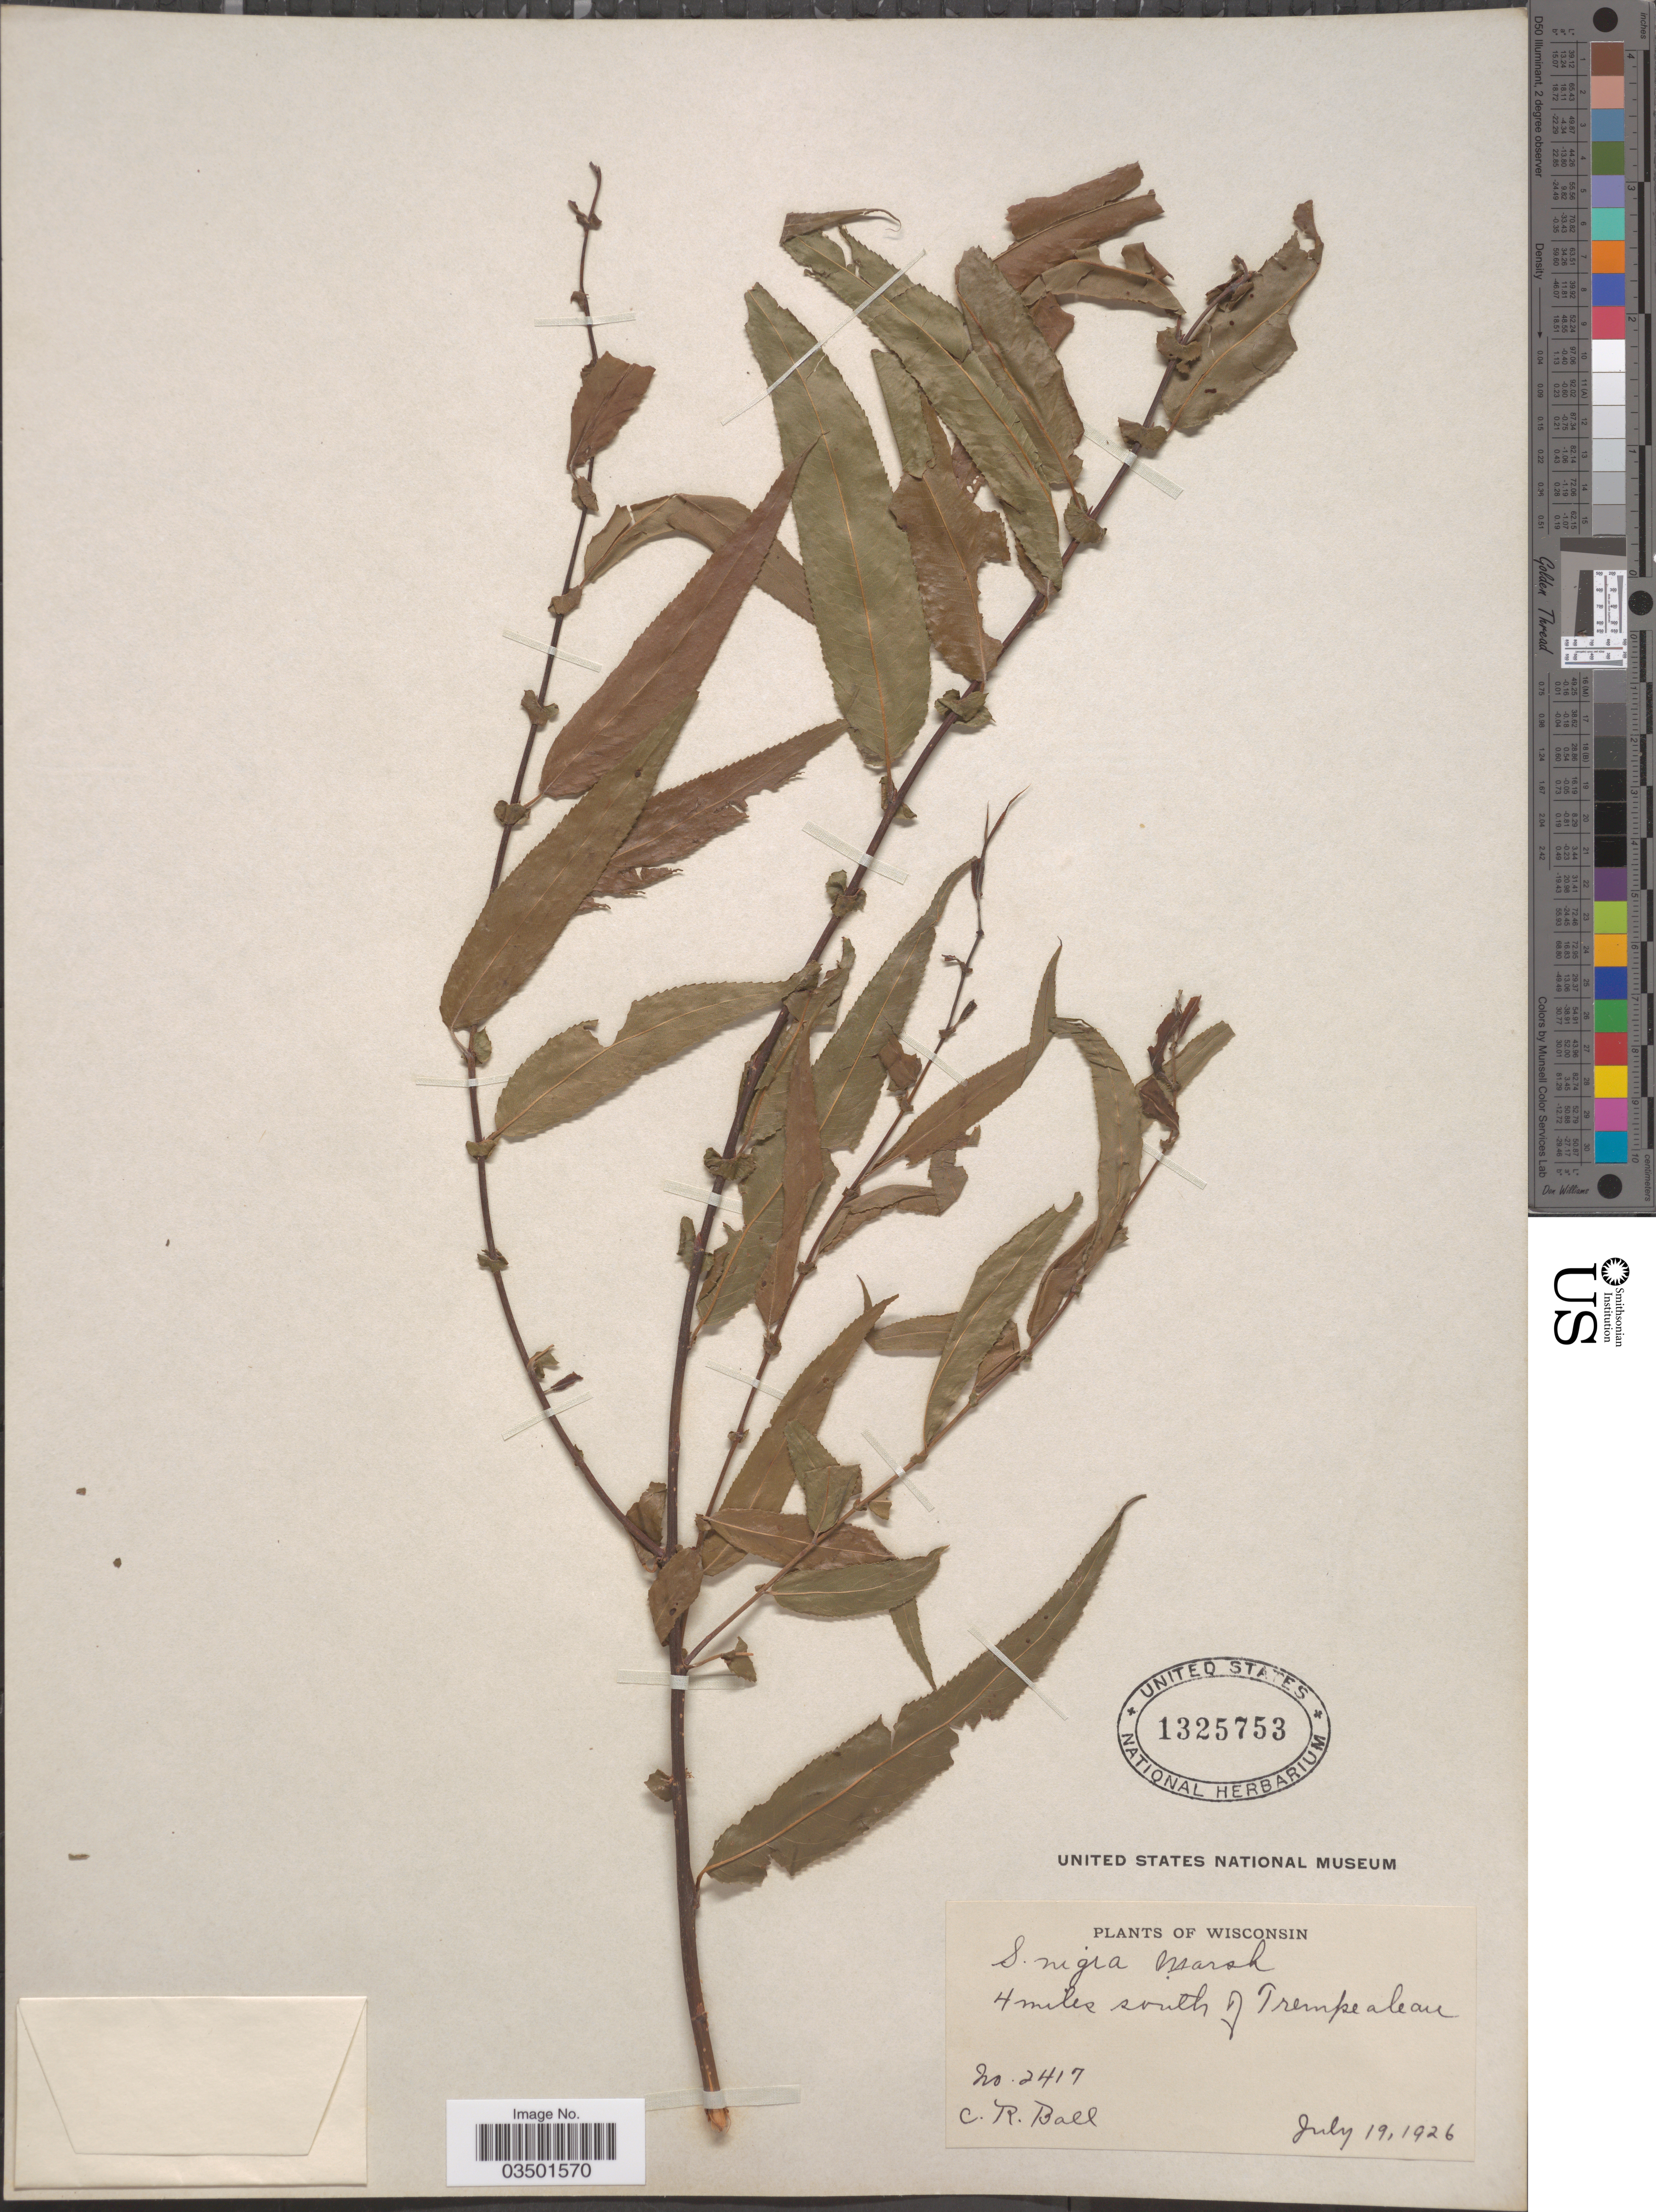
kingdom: Plantae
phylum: Tracheophyta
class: Magnoliopsida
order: Malpighiales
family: Salicaceae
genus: Salix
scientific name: Salix nigra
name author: Marshall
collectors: C. R. Ball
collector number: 2417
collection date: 1926-07-19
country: United States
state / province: Wisconsin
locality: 4 miles south of Trempealeau.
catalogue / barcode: US 1325753